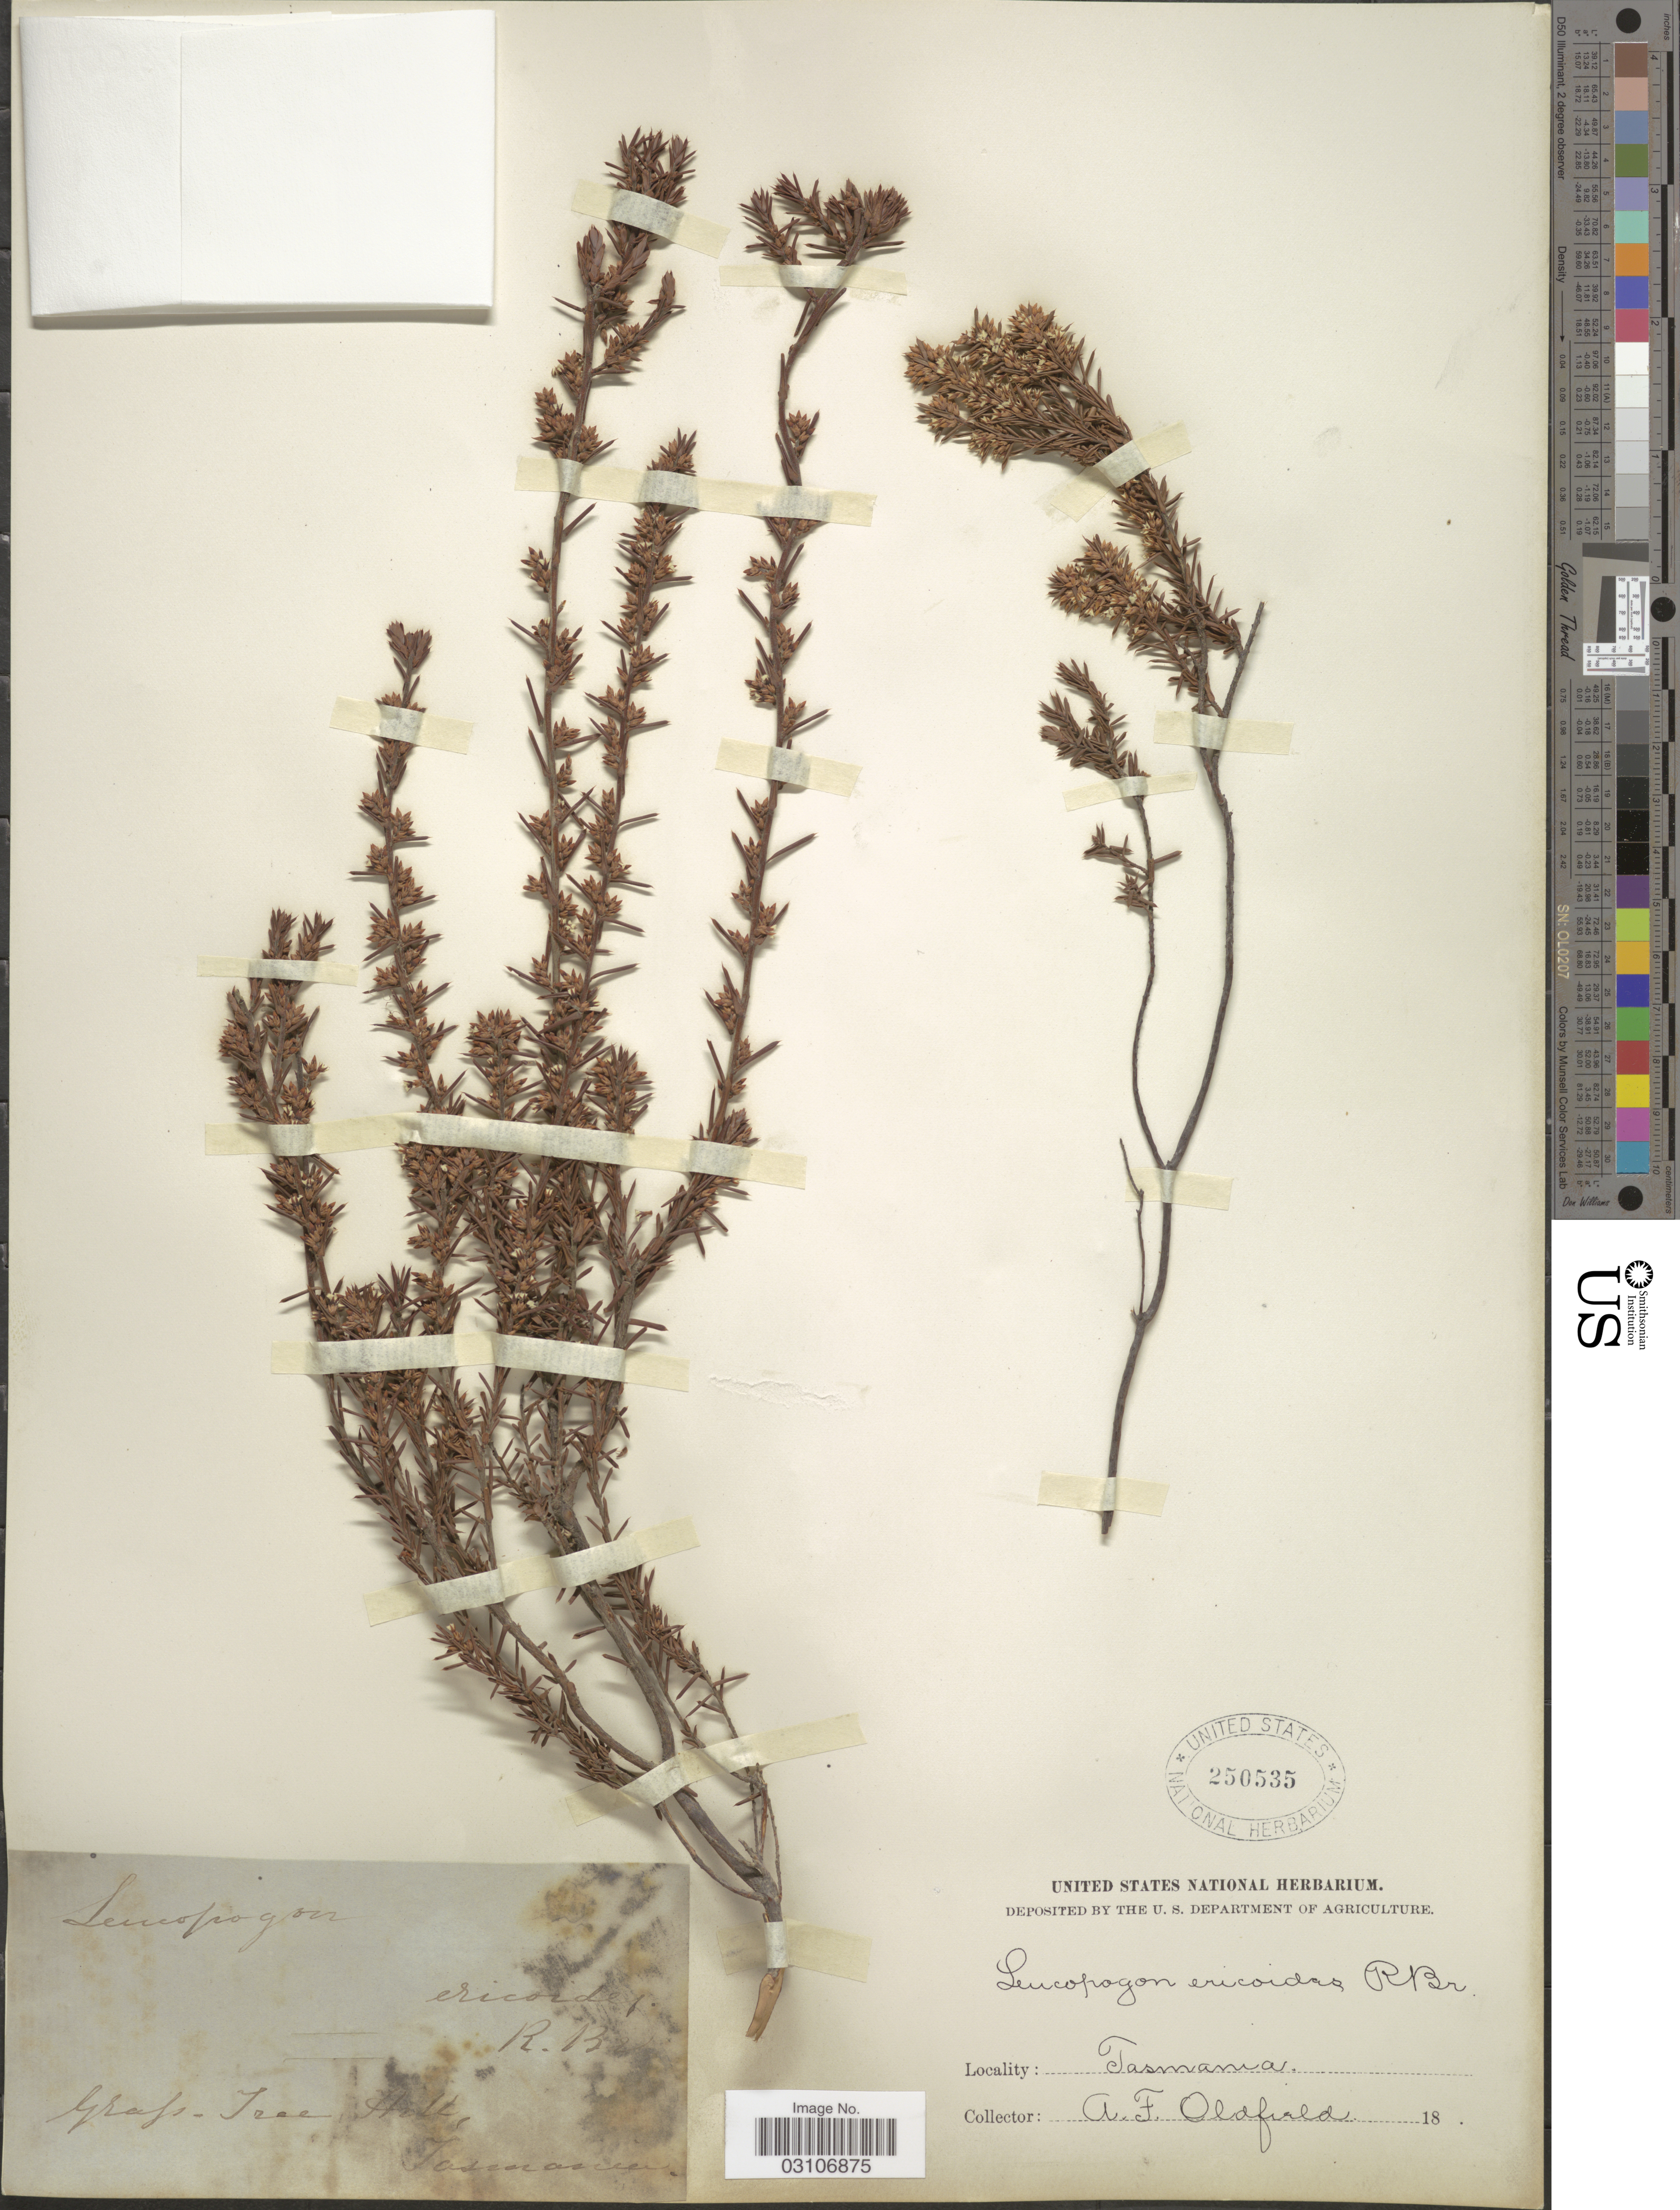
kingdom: Plantae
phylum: Tracheophyta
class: Magnoliopsida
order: Ericales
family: Ericaceae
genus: Leucopogon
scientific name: Leucopogon ericoides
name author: R. Br.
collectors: A. Oldfield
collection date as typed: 18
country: Australia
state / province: Tasmania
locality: Grafs-Tree Hill.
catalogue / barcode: US 250535